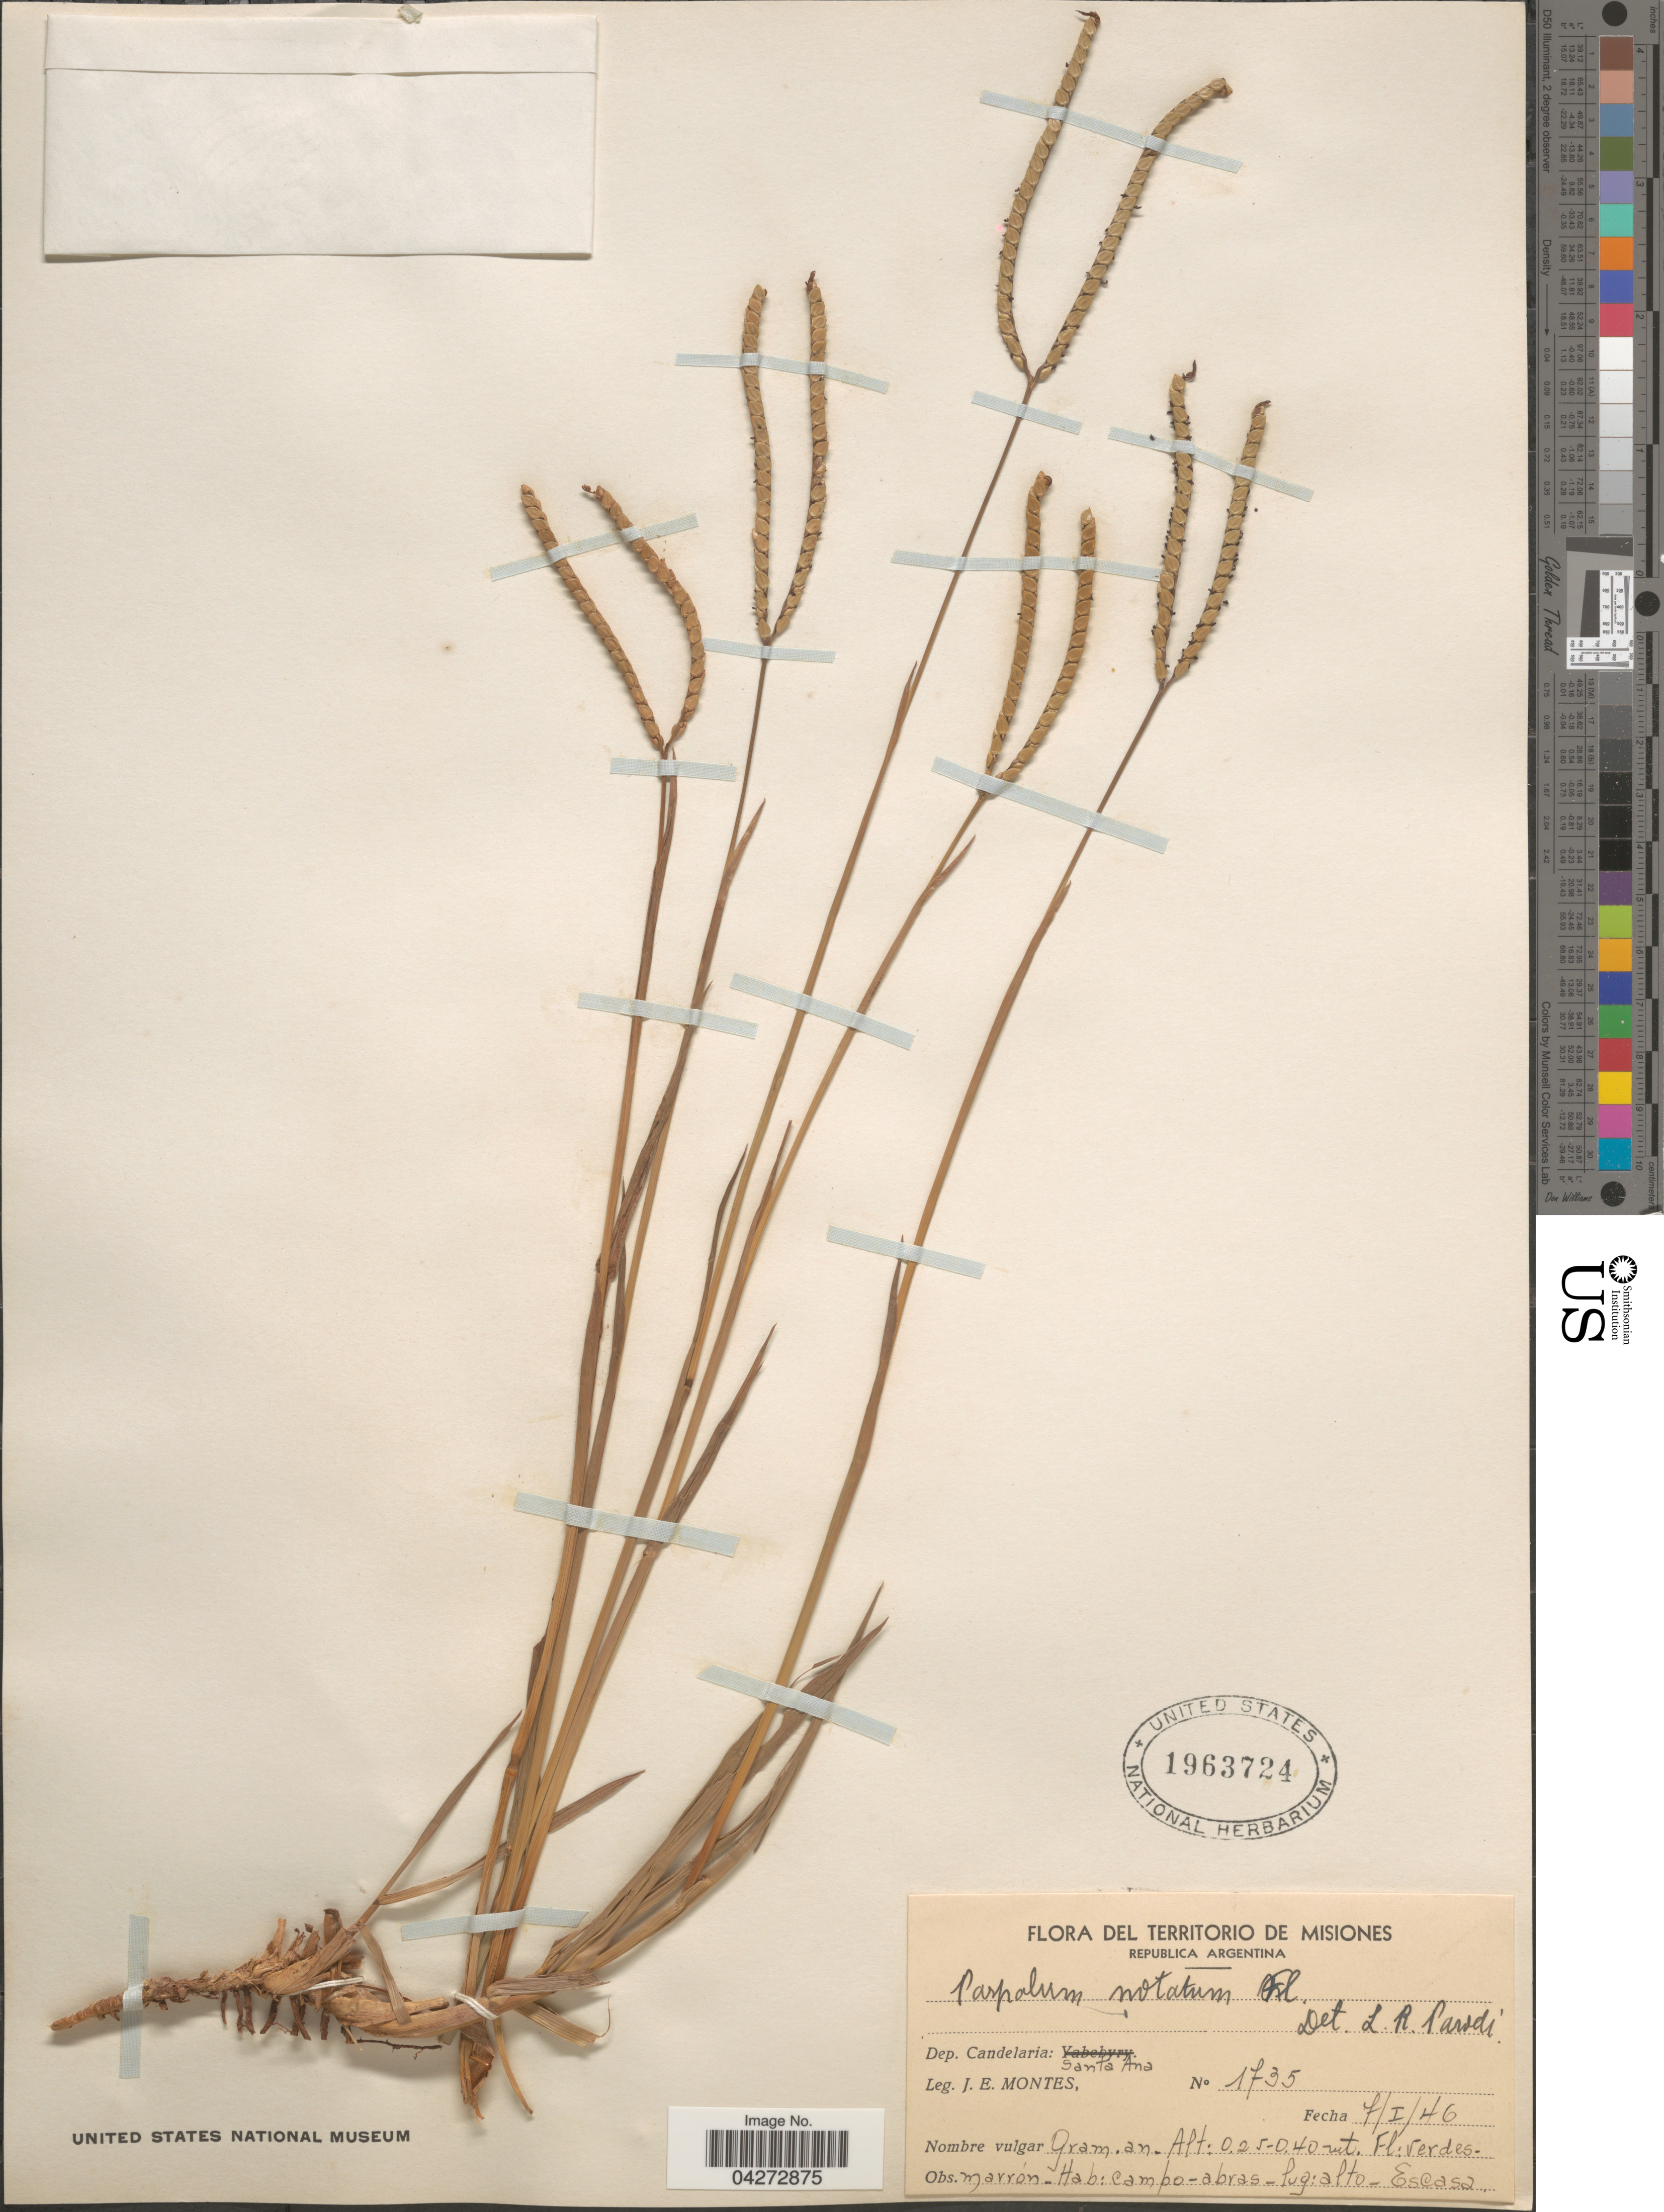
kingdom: Plantae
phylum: Tracheophyta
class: Liliopsida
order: Poales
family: Poaceae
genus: Paspalum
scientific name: Paspalum notatum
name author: Flüggé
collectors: J. E. Montes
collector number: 1735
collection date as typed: Transcribed d/m/y: 7/1/46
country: Argentina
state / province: Misiones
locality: Territorio de Misiones. Dep. Candelaria: Santa Ana.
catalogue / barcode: US 1963724